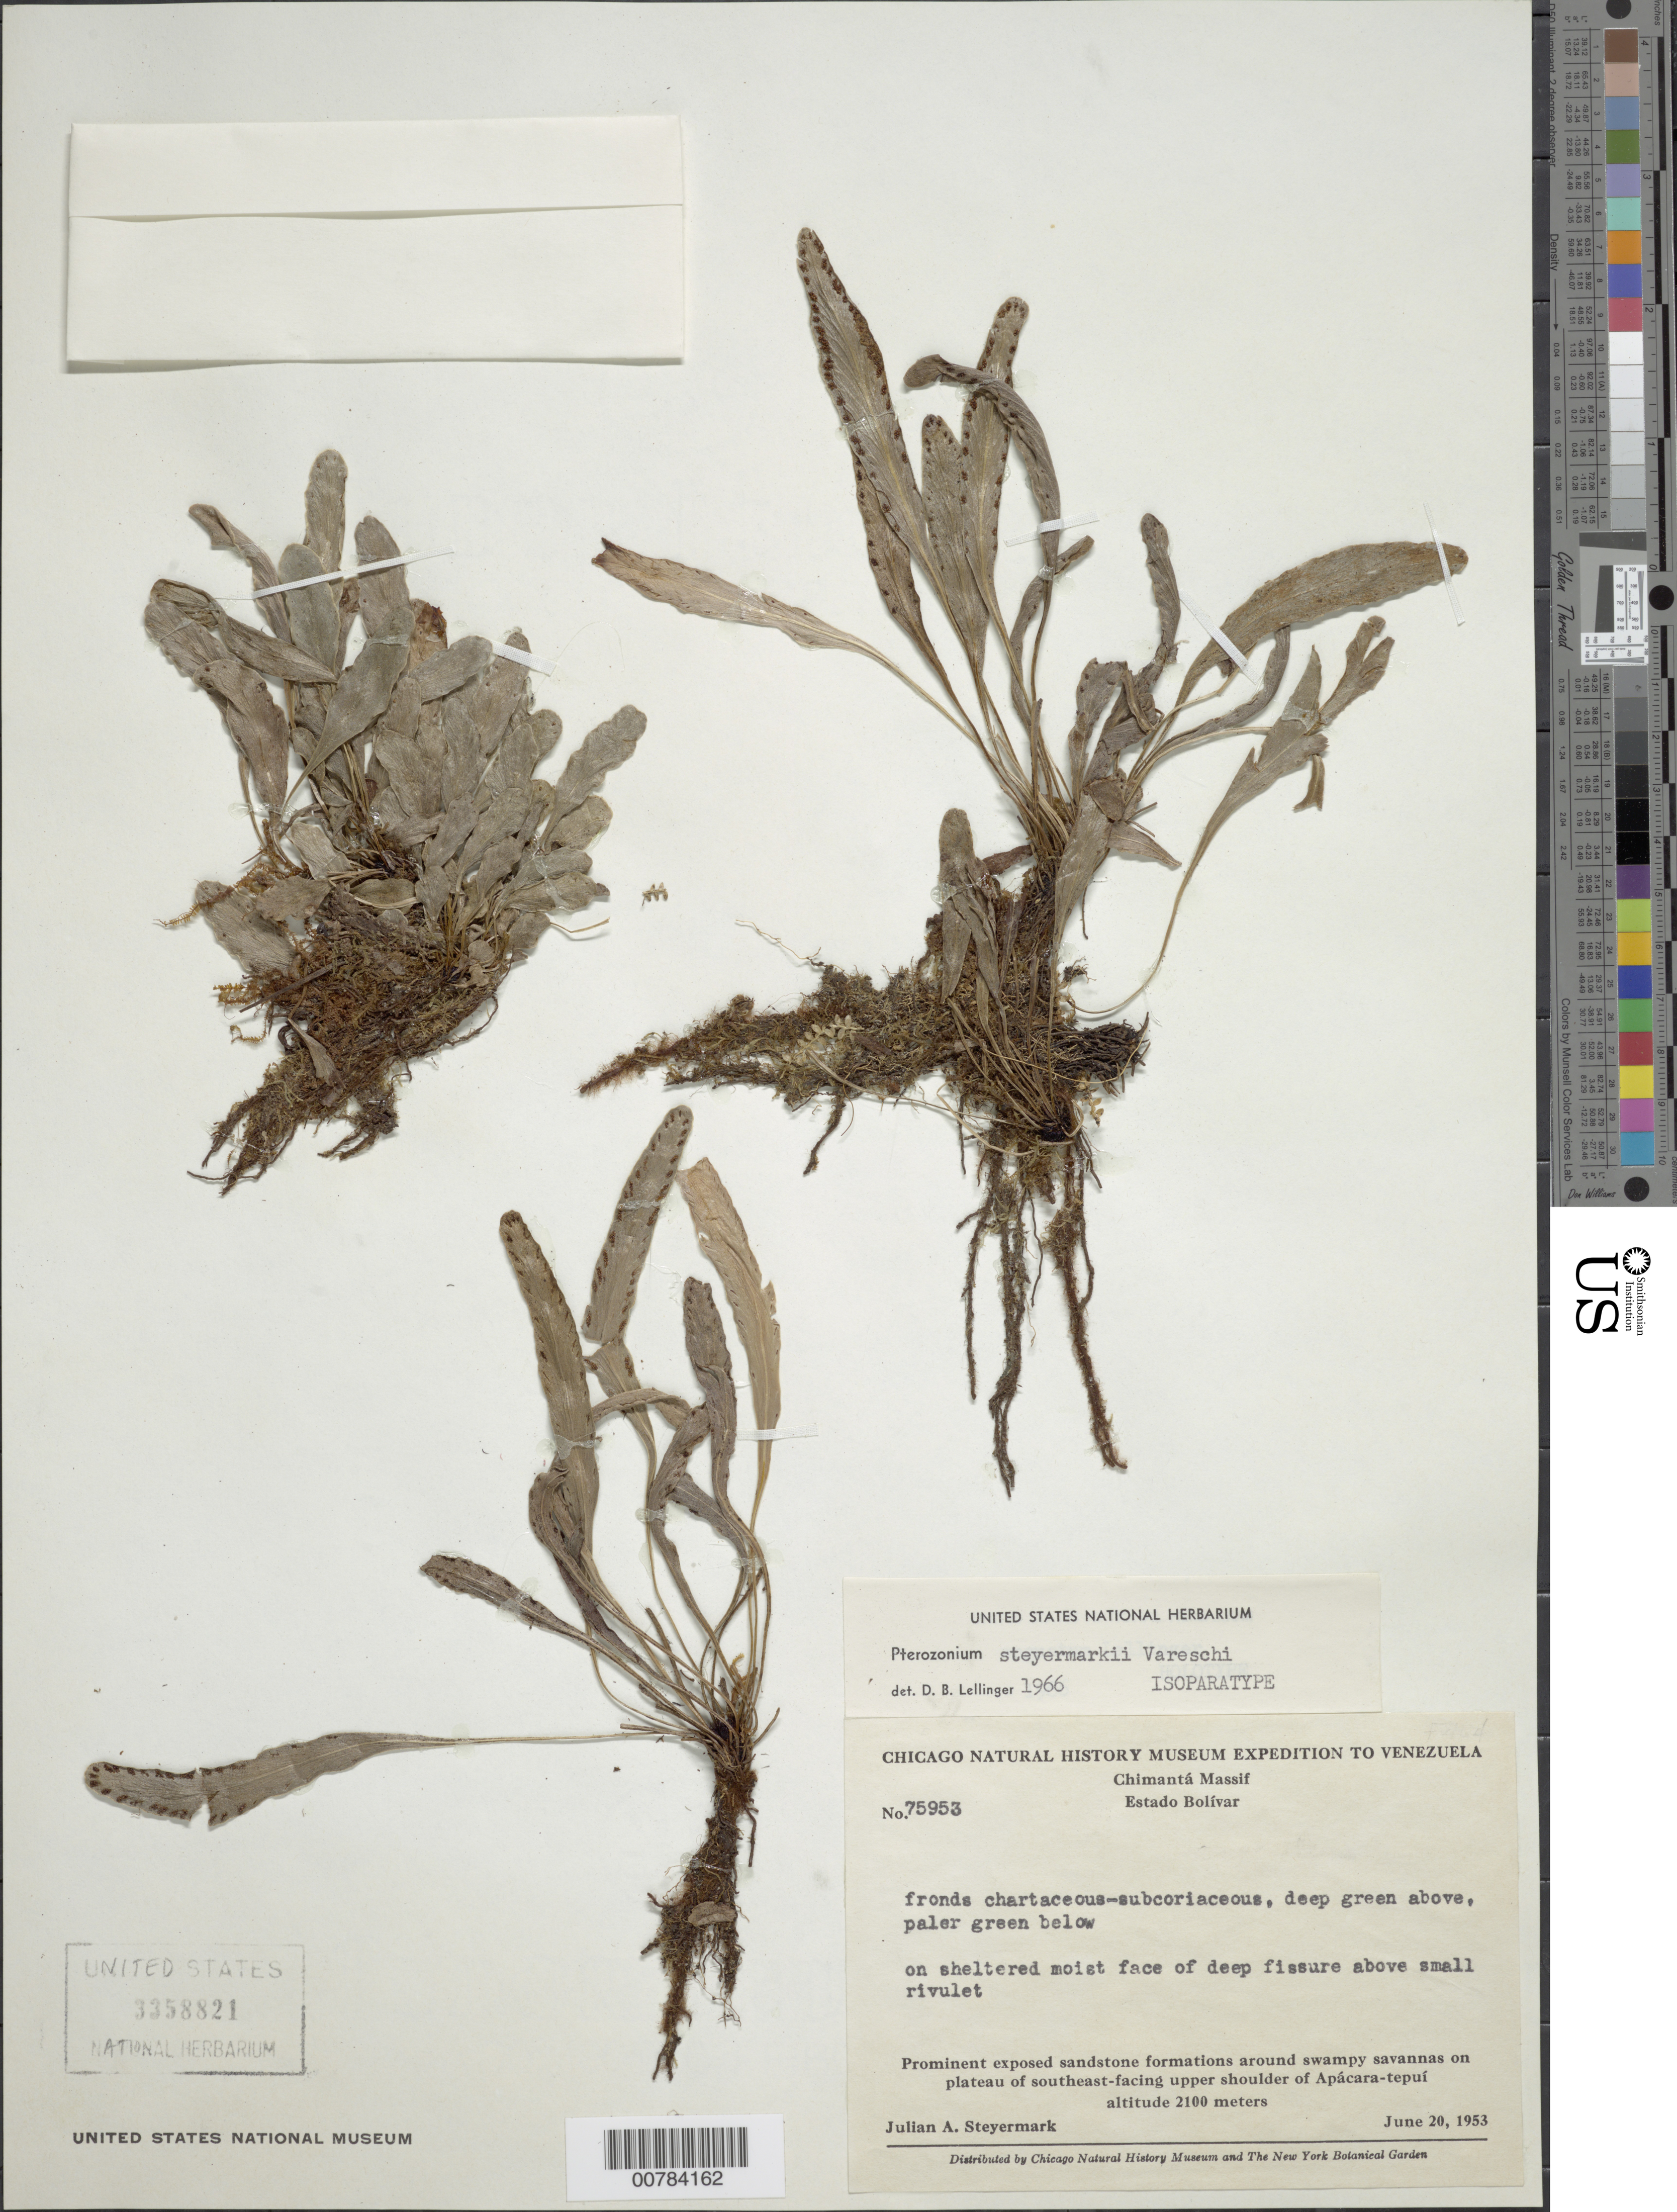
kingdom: Plantae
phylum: Tracheophyta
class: Polypodiopsida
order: Polypodiales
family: Pteridaceae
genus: Pterozonium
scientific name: Pterozonium steyermarkii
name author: Vareschi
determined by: Lellinger, David B., (BOT), Smithsonian Institution - National Museum of Natural History (UNITED STATES)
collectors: J. Steyermark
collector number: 75953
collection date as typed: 20-Jun-53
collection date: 1953-06-20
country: Venezuela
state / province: Bolívar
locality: Chimantá Massif, Apácara-tepuí, upper shoulder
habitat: Sheltered moist face of deep fissure above small rivulet in exposed sandstone formation, swampy savannas on plateau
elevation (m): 2100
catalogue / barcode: US 3358821